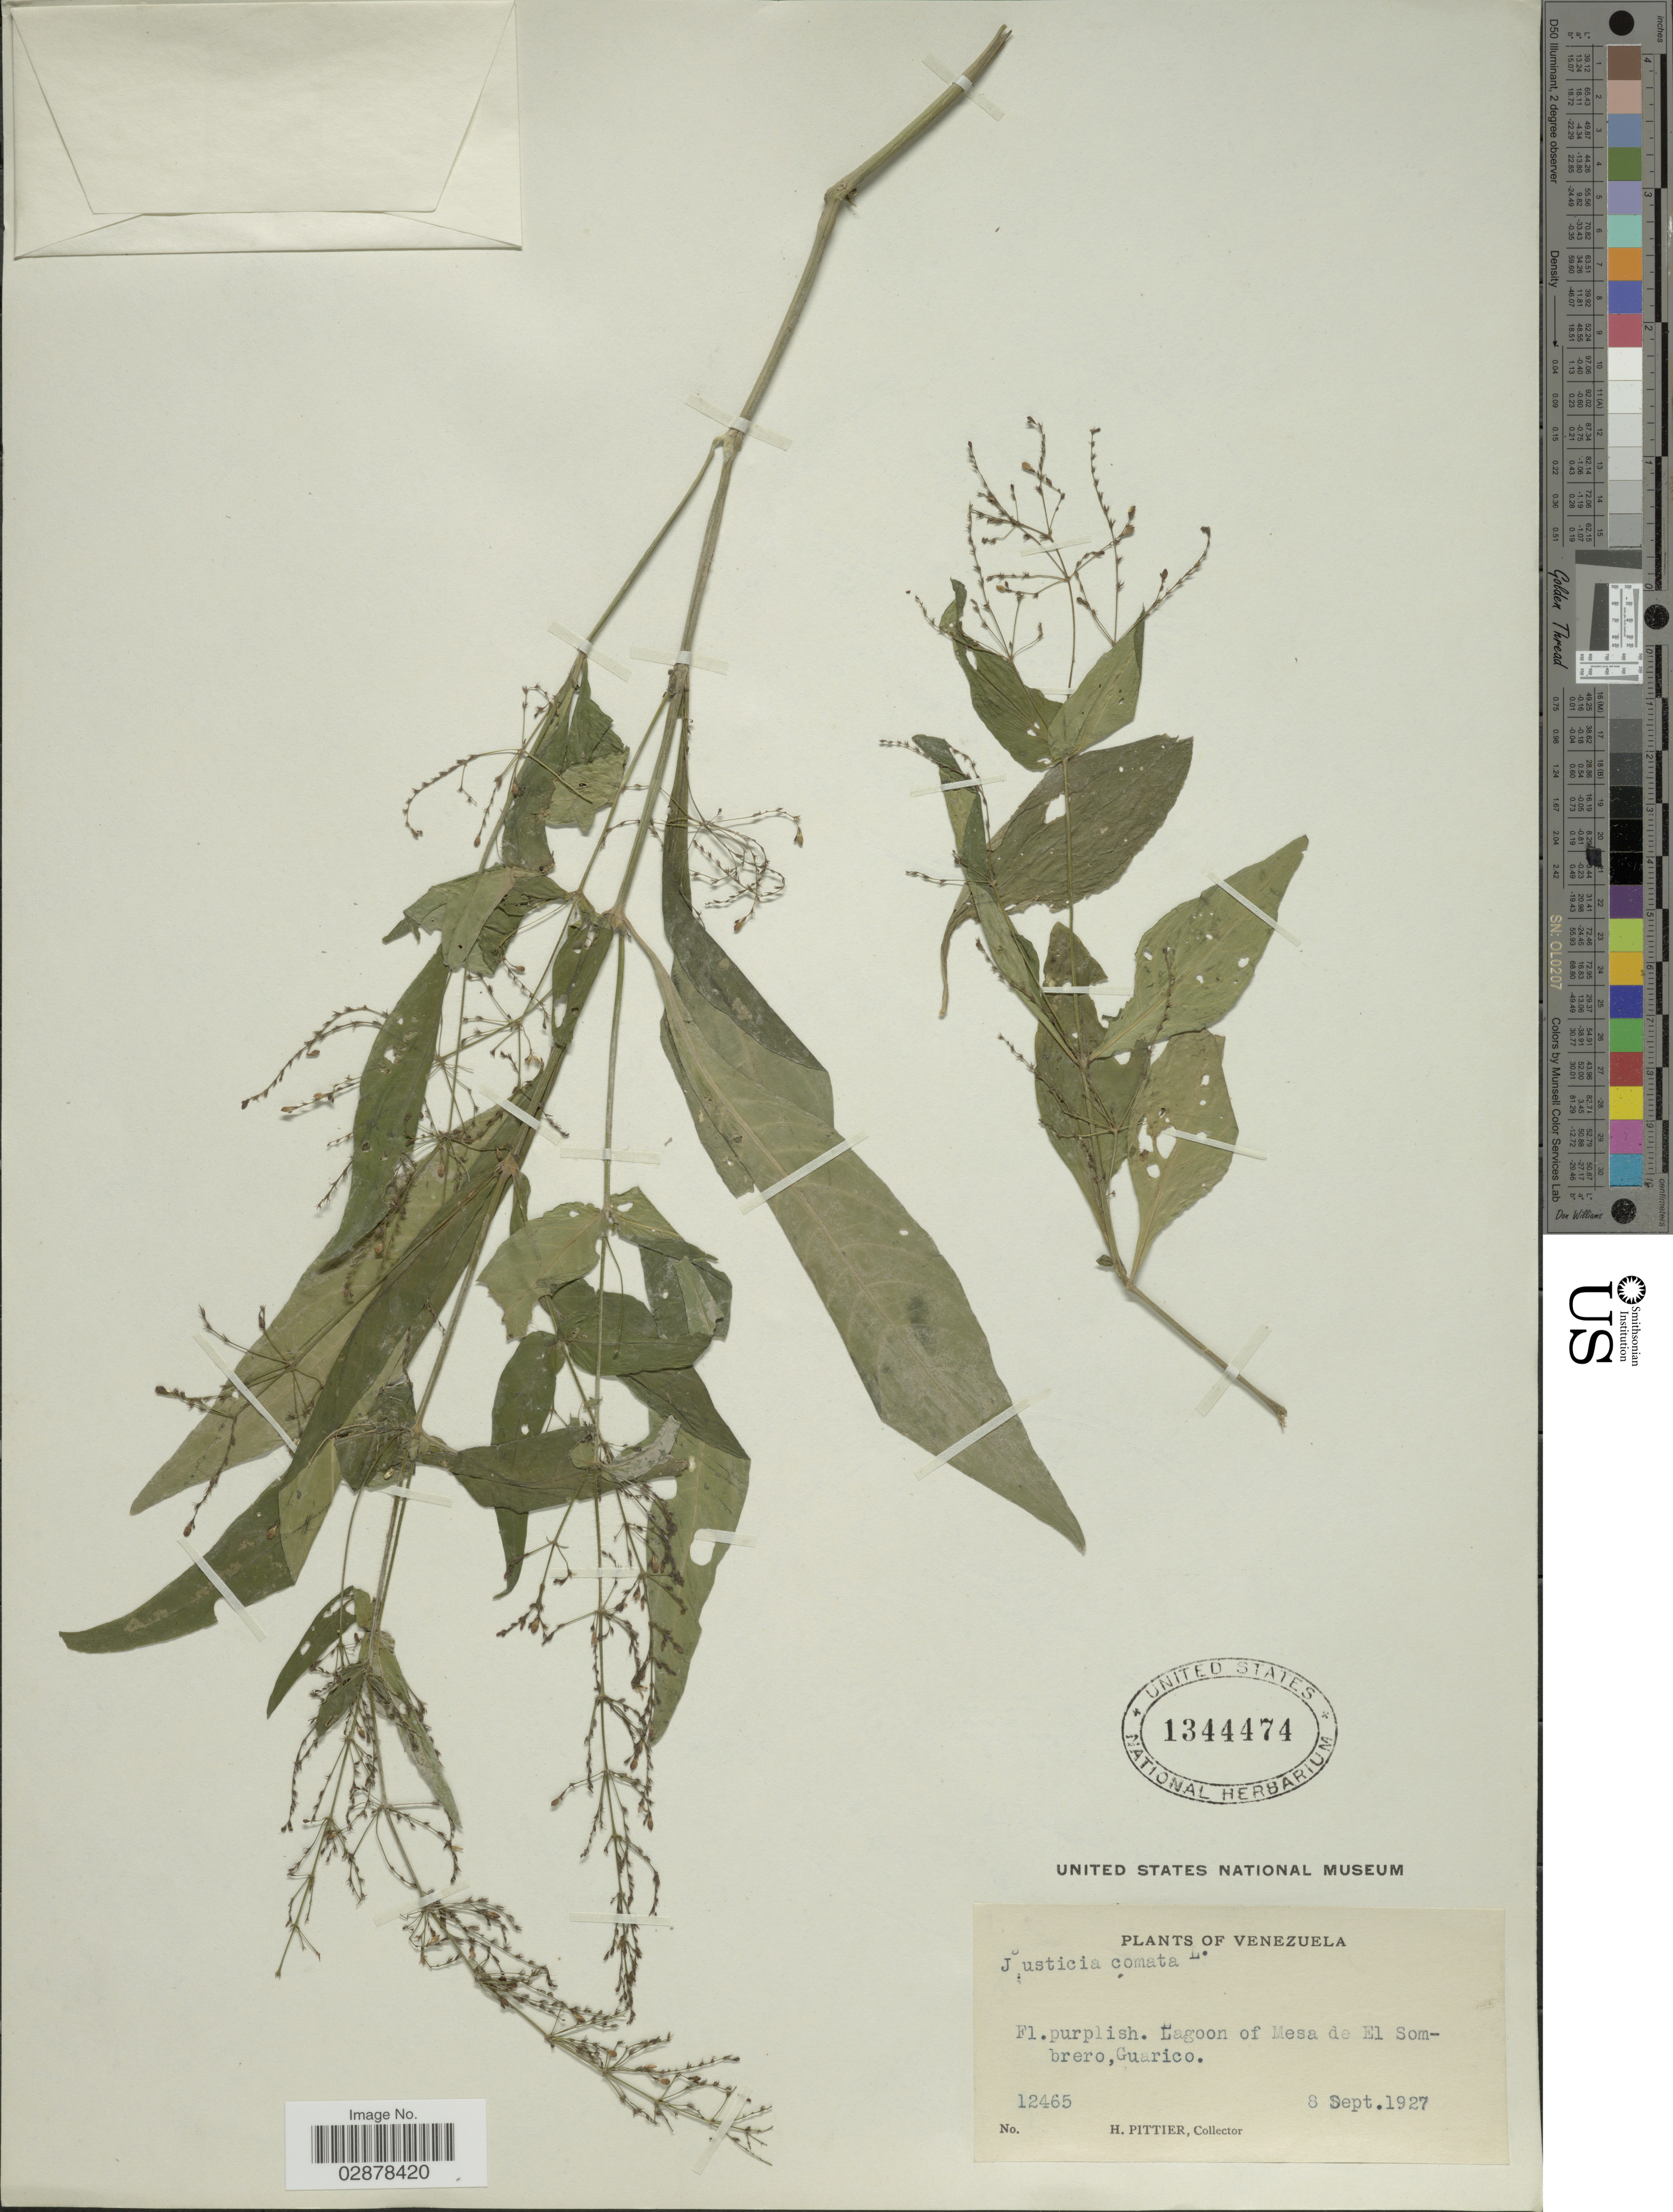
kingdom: Plantae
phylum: Tracheophyta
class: Magnoliopsida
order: Lamiales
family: Acanthaceae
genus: Justicia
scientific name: Justicia comata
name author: (L.) Lam.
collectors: H. F. Pittier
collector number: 12465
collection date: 1927-09-08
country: Venezuela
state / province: Guárico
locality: Lagoon of Mesa de El Sombrero.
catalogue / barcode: US 1344474